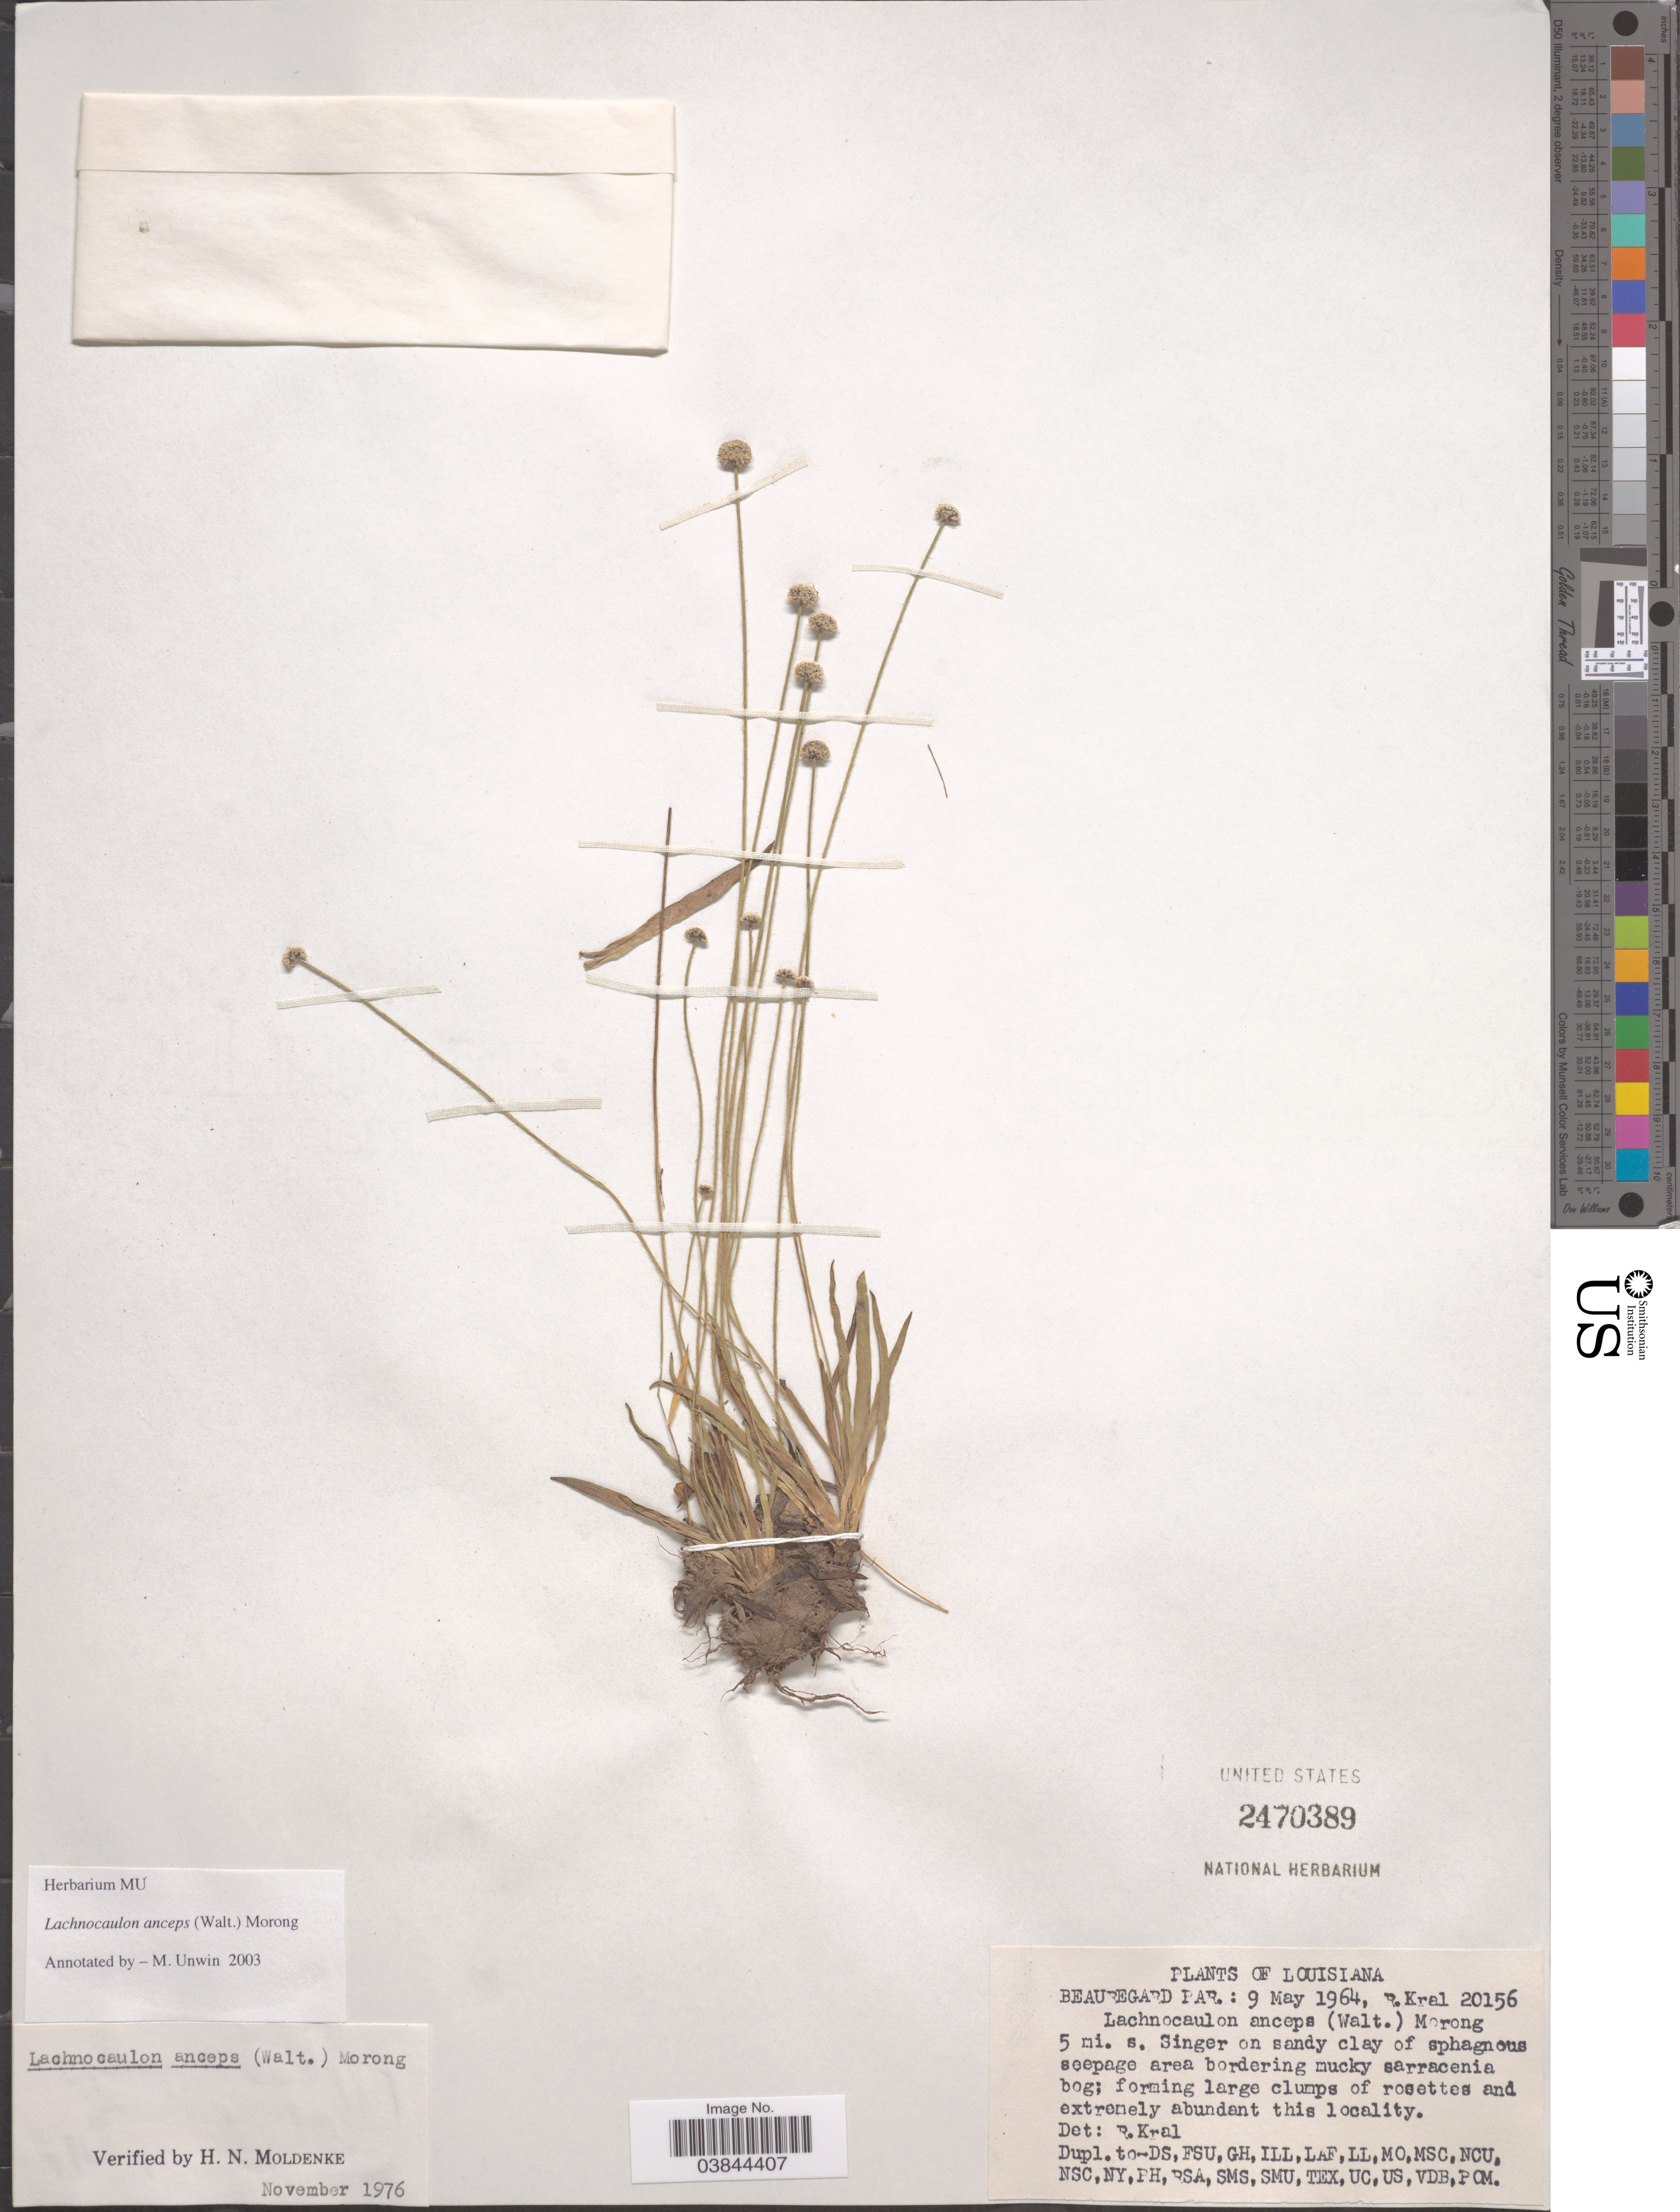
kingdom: Plantae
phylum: Tracheophyta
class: Liliopsida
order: Poales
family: Eriocaulaceae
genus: Lachnocaulon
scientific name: Lachnocaulon anceps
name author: (Walter) Morong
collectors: R. Kral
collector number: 20156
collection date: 1964-05-09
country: United States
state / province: Louisiana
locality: Beauregard Par.: 5 mi. s. Singer.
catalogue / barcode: US 2470389